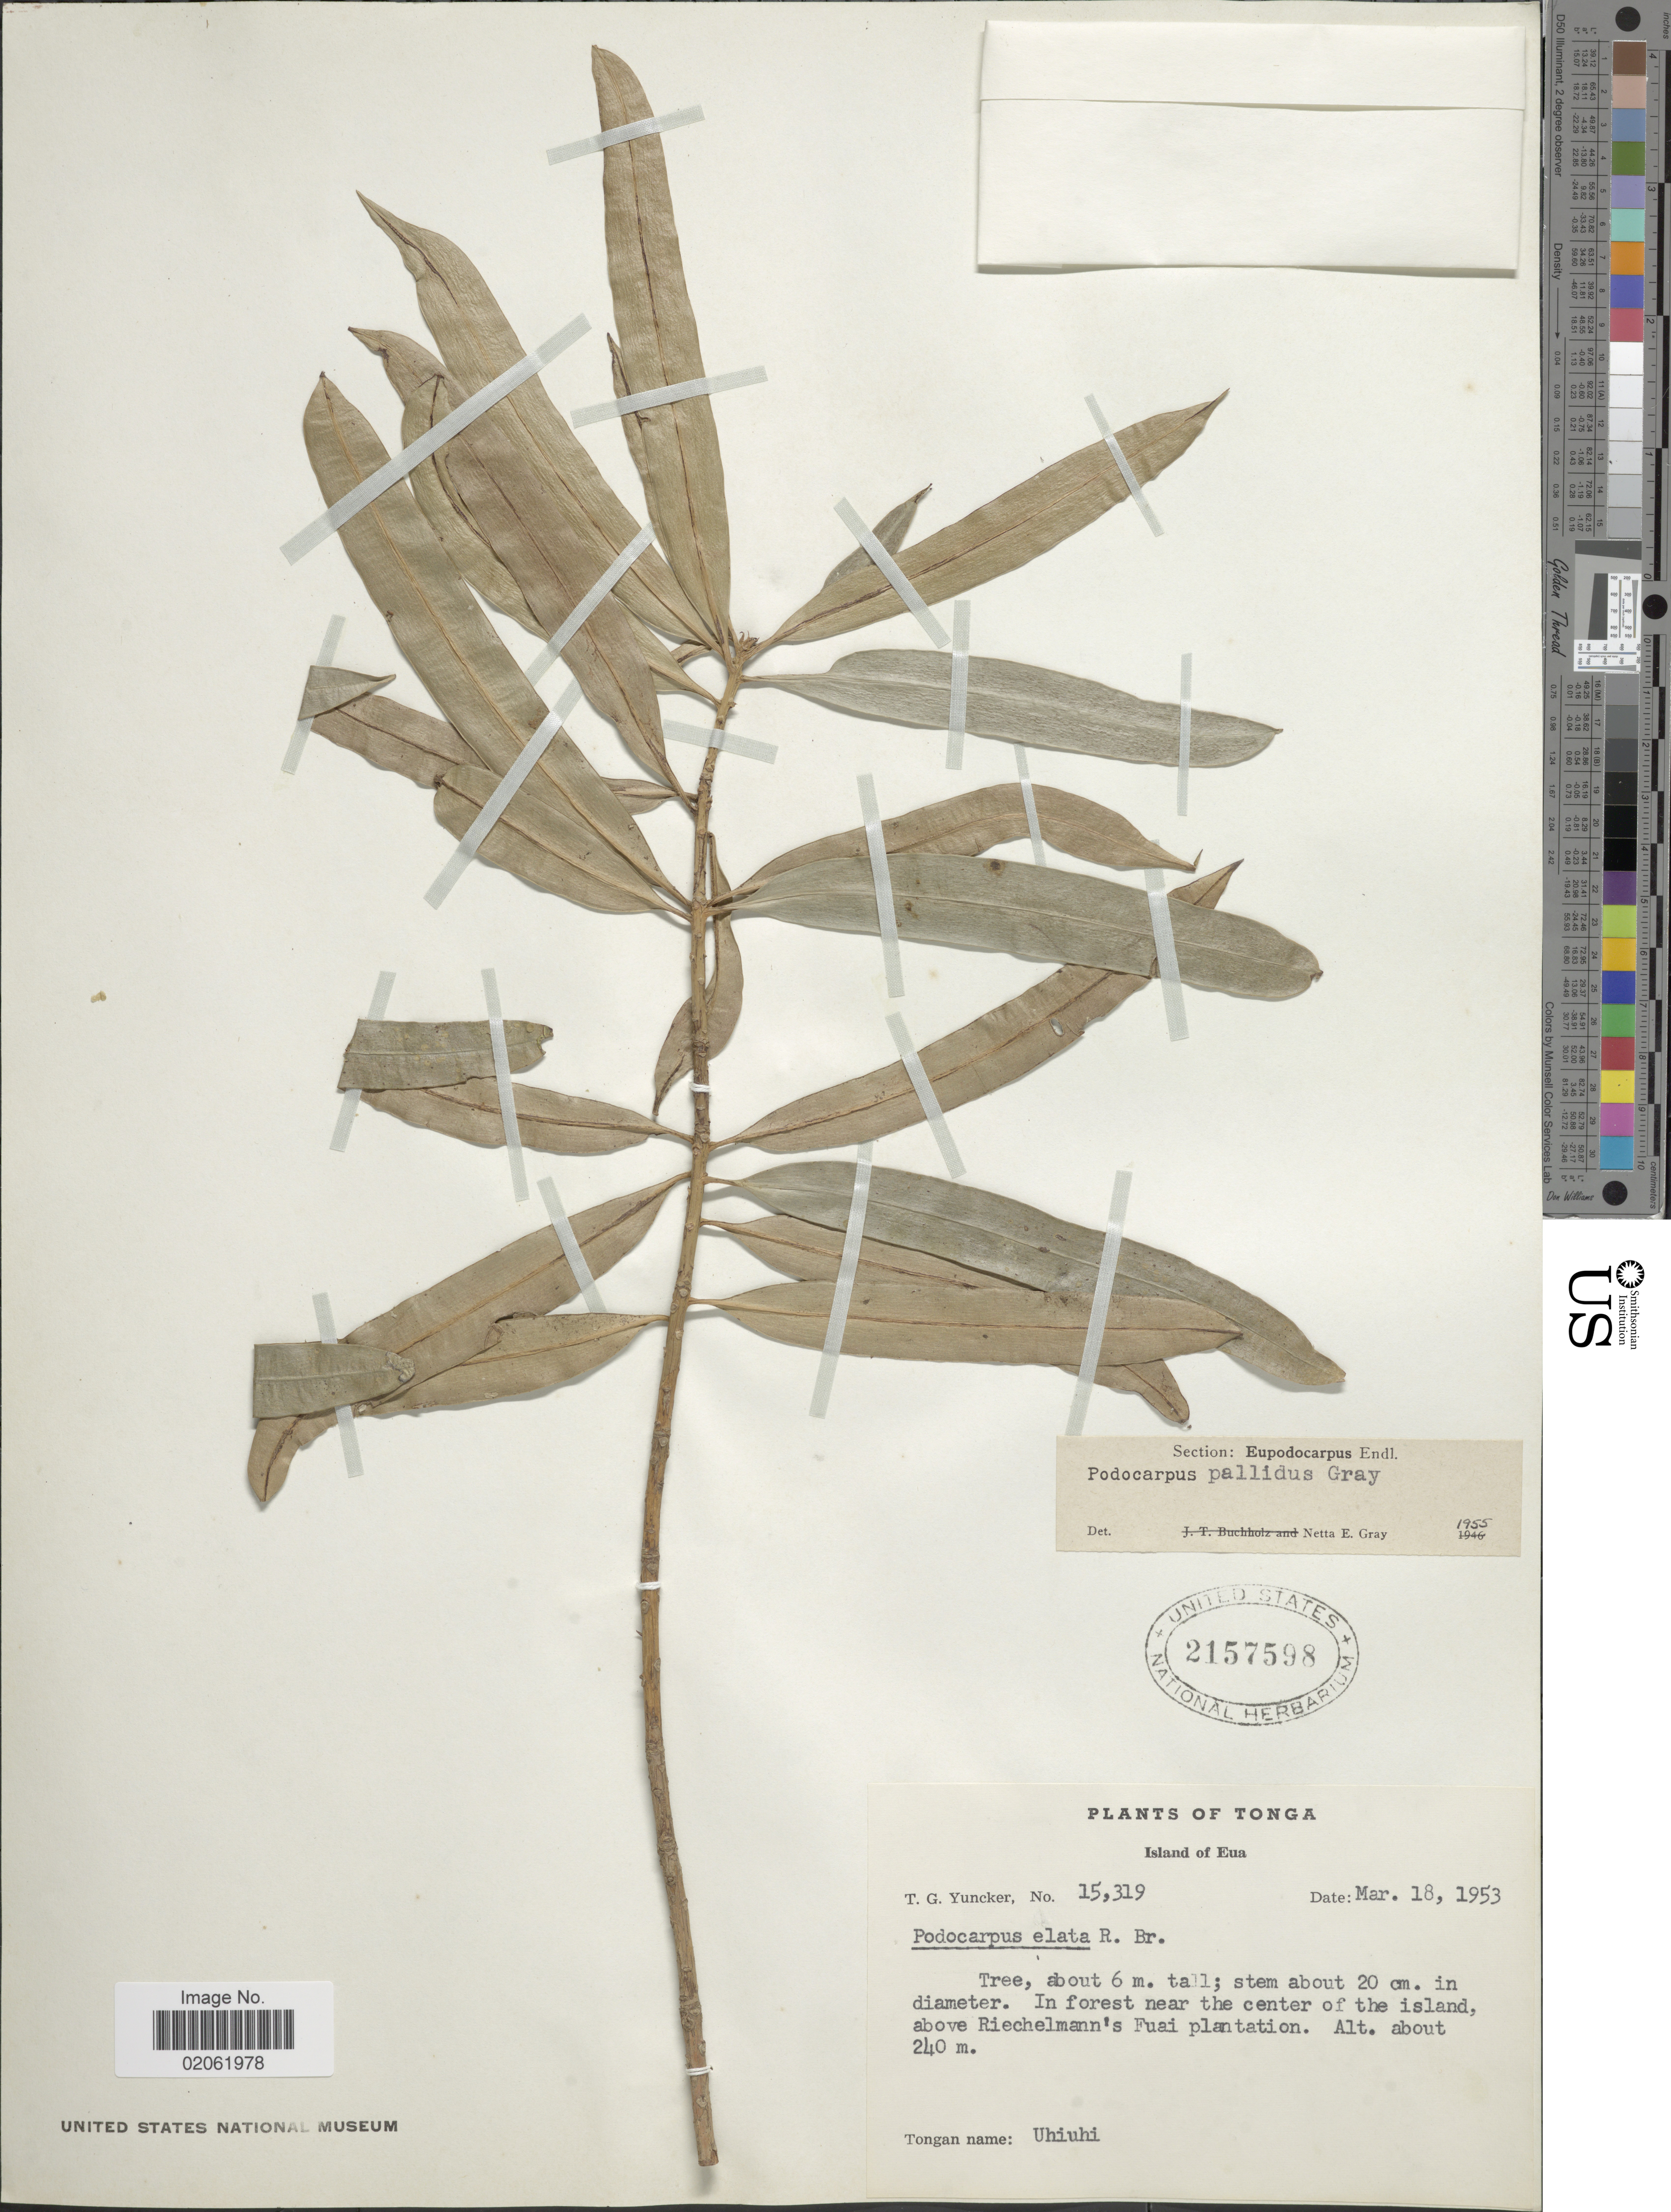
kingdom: Plantae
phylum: Tracheophyta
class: Pinopsida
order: Pinales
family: Podocarpaceae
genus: Podocarpus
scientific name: Podocarpus pallidus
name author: N.E. Gray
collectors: T. G. Yuncker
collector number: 15319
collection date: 1953-03-18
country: Tonga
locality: Tonga, Island of Eua. In forest near the center of the island above Riechelmann's Fuai plantation.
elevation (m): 240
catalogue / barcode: US 2157598